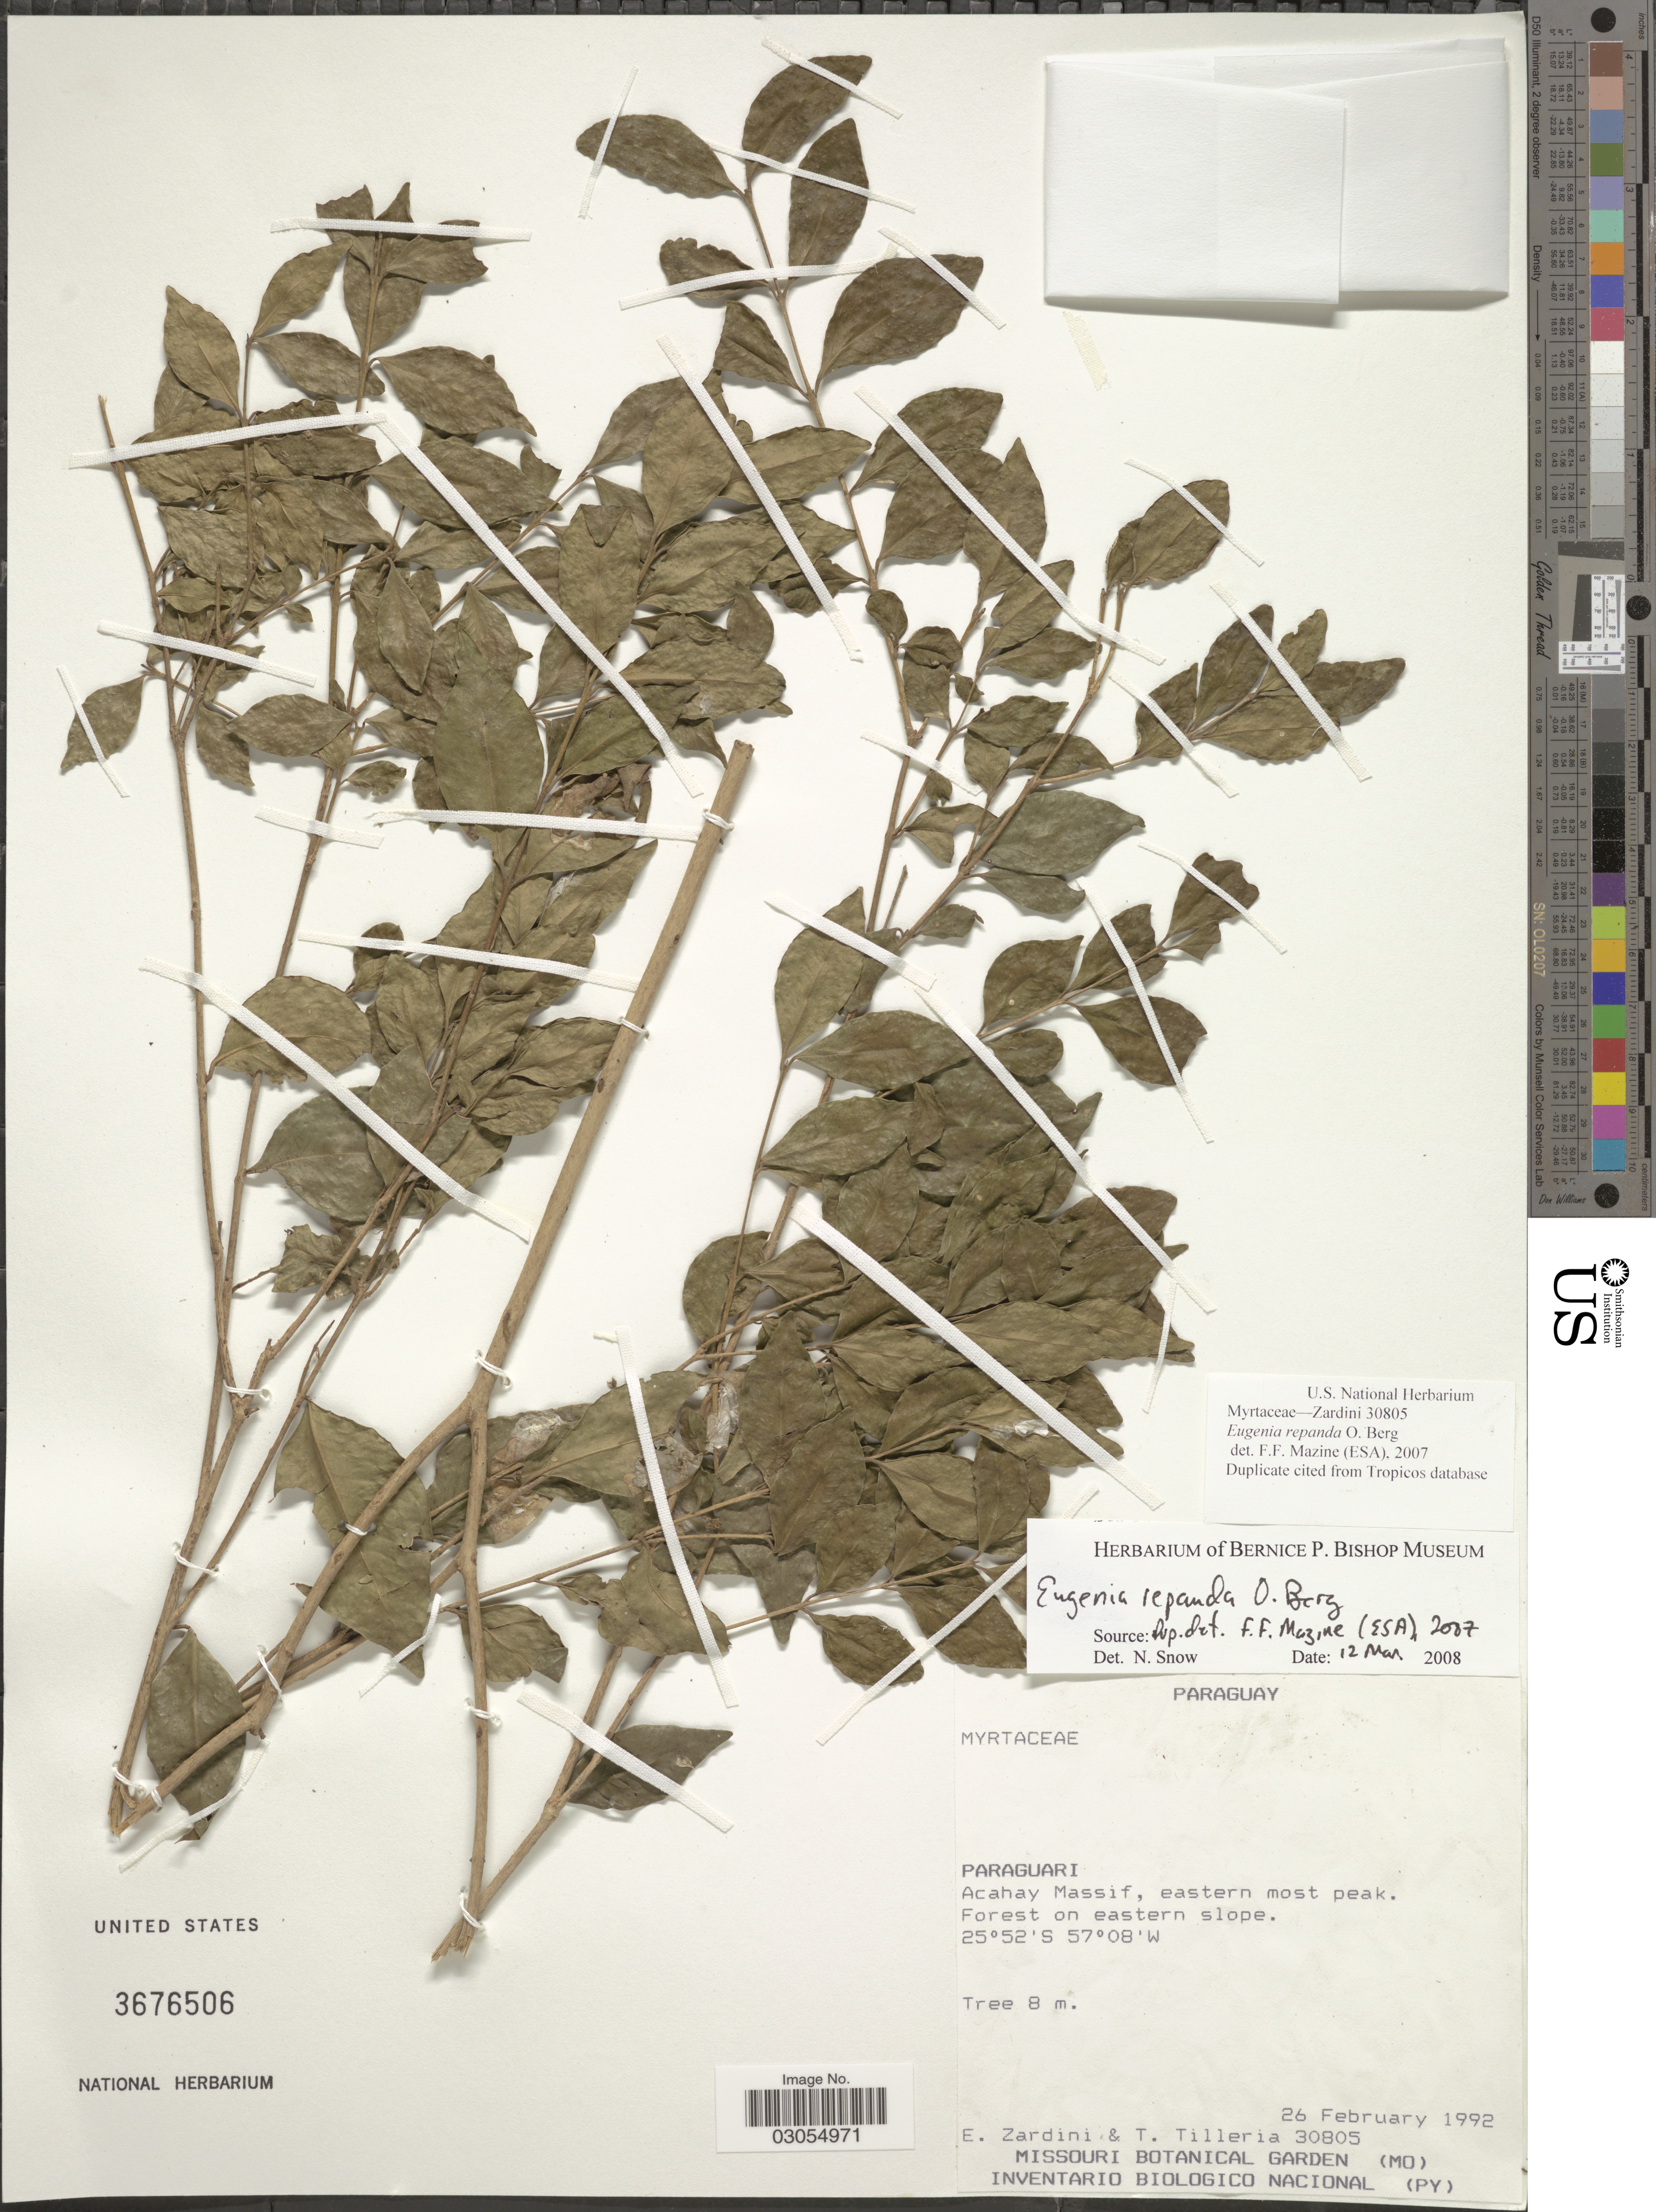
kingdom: Plantae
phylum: Tracheophyta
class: Magnoliopsida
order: Myrtales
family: Myrtaceae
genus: Eugenia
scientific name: Eugenia repanda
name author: O. Berg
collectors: E. Zardini & T. Tilleria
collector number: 30805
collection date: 1992-02-26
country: Paraguay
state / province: Paraguari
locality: Acahay Massif, eastern most peak. Forest on eastern slope.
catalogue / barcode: US 3676506